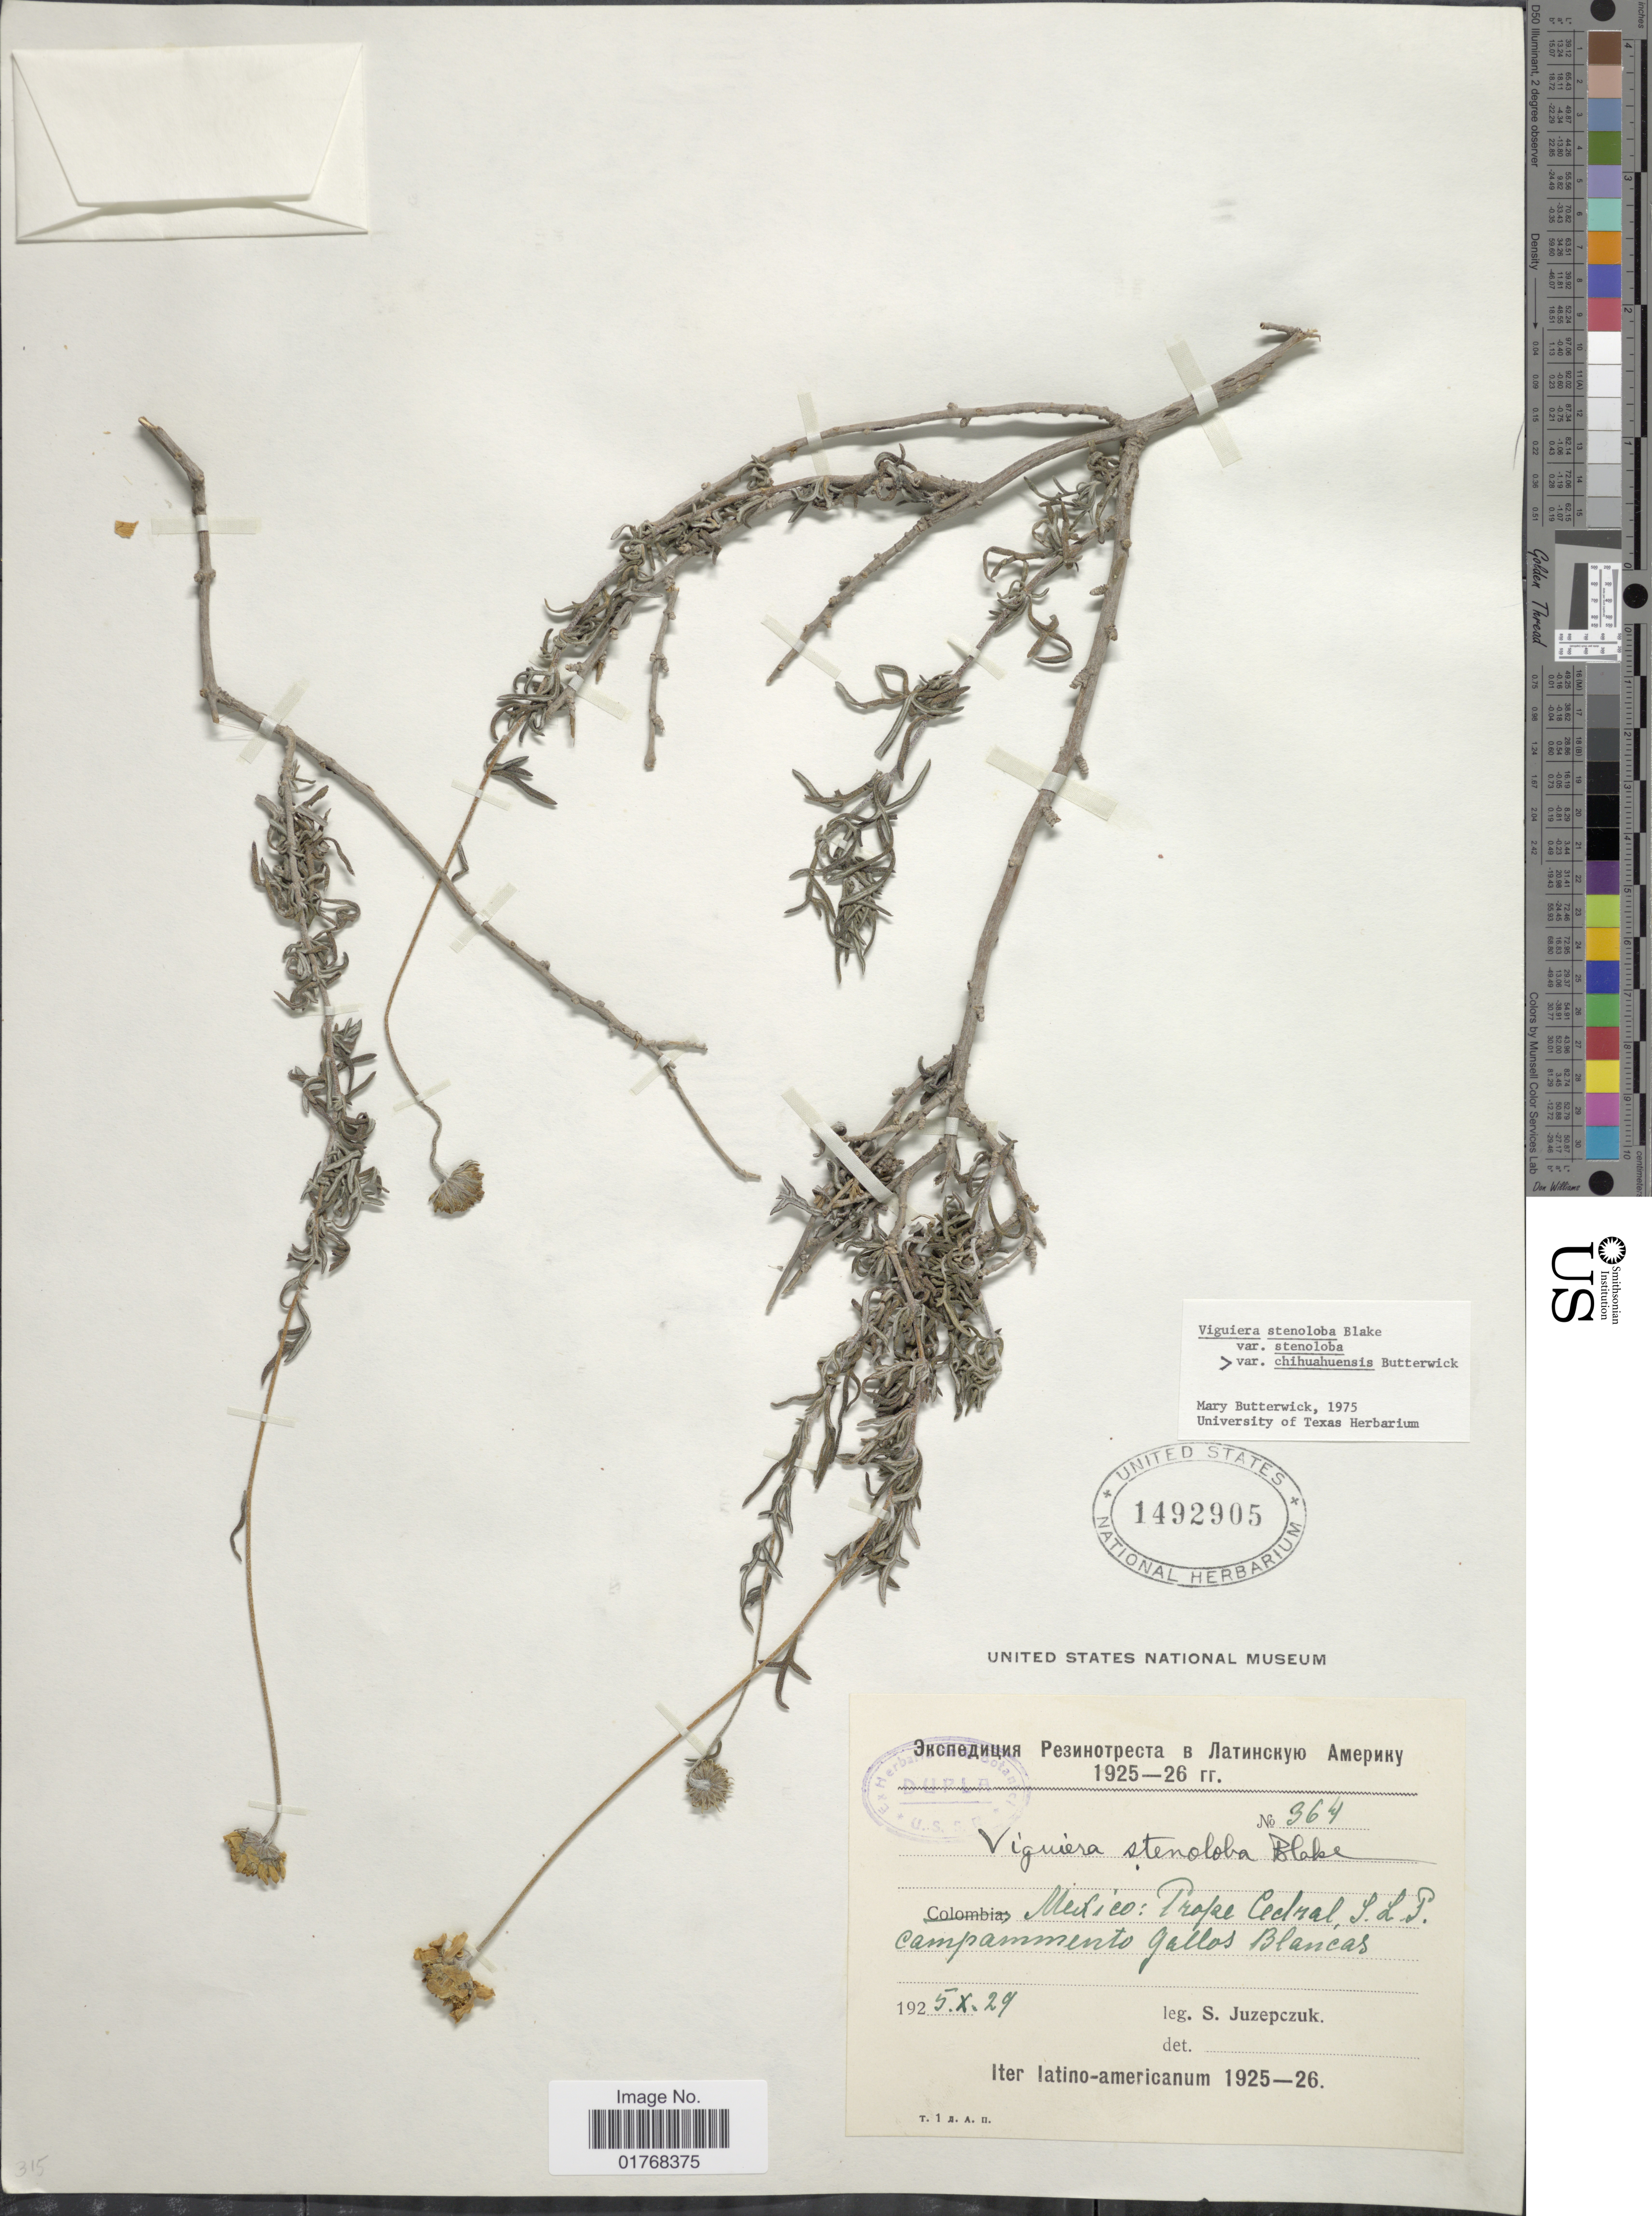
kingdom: Plantae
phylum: Tracheophyta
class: Magnoliopsida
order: Asterales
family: Asteraceae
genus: Viguiera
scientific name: Viguiera stenoloba var. chihuahuensis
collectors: S. V. Juzepczuk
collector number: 364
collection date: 1925-10-29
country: Mexico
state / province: San Luis Potosí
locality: Prope Cedral, campammento Gallos Blancas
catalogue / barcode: US 1492905